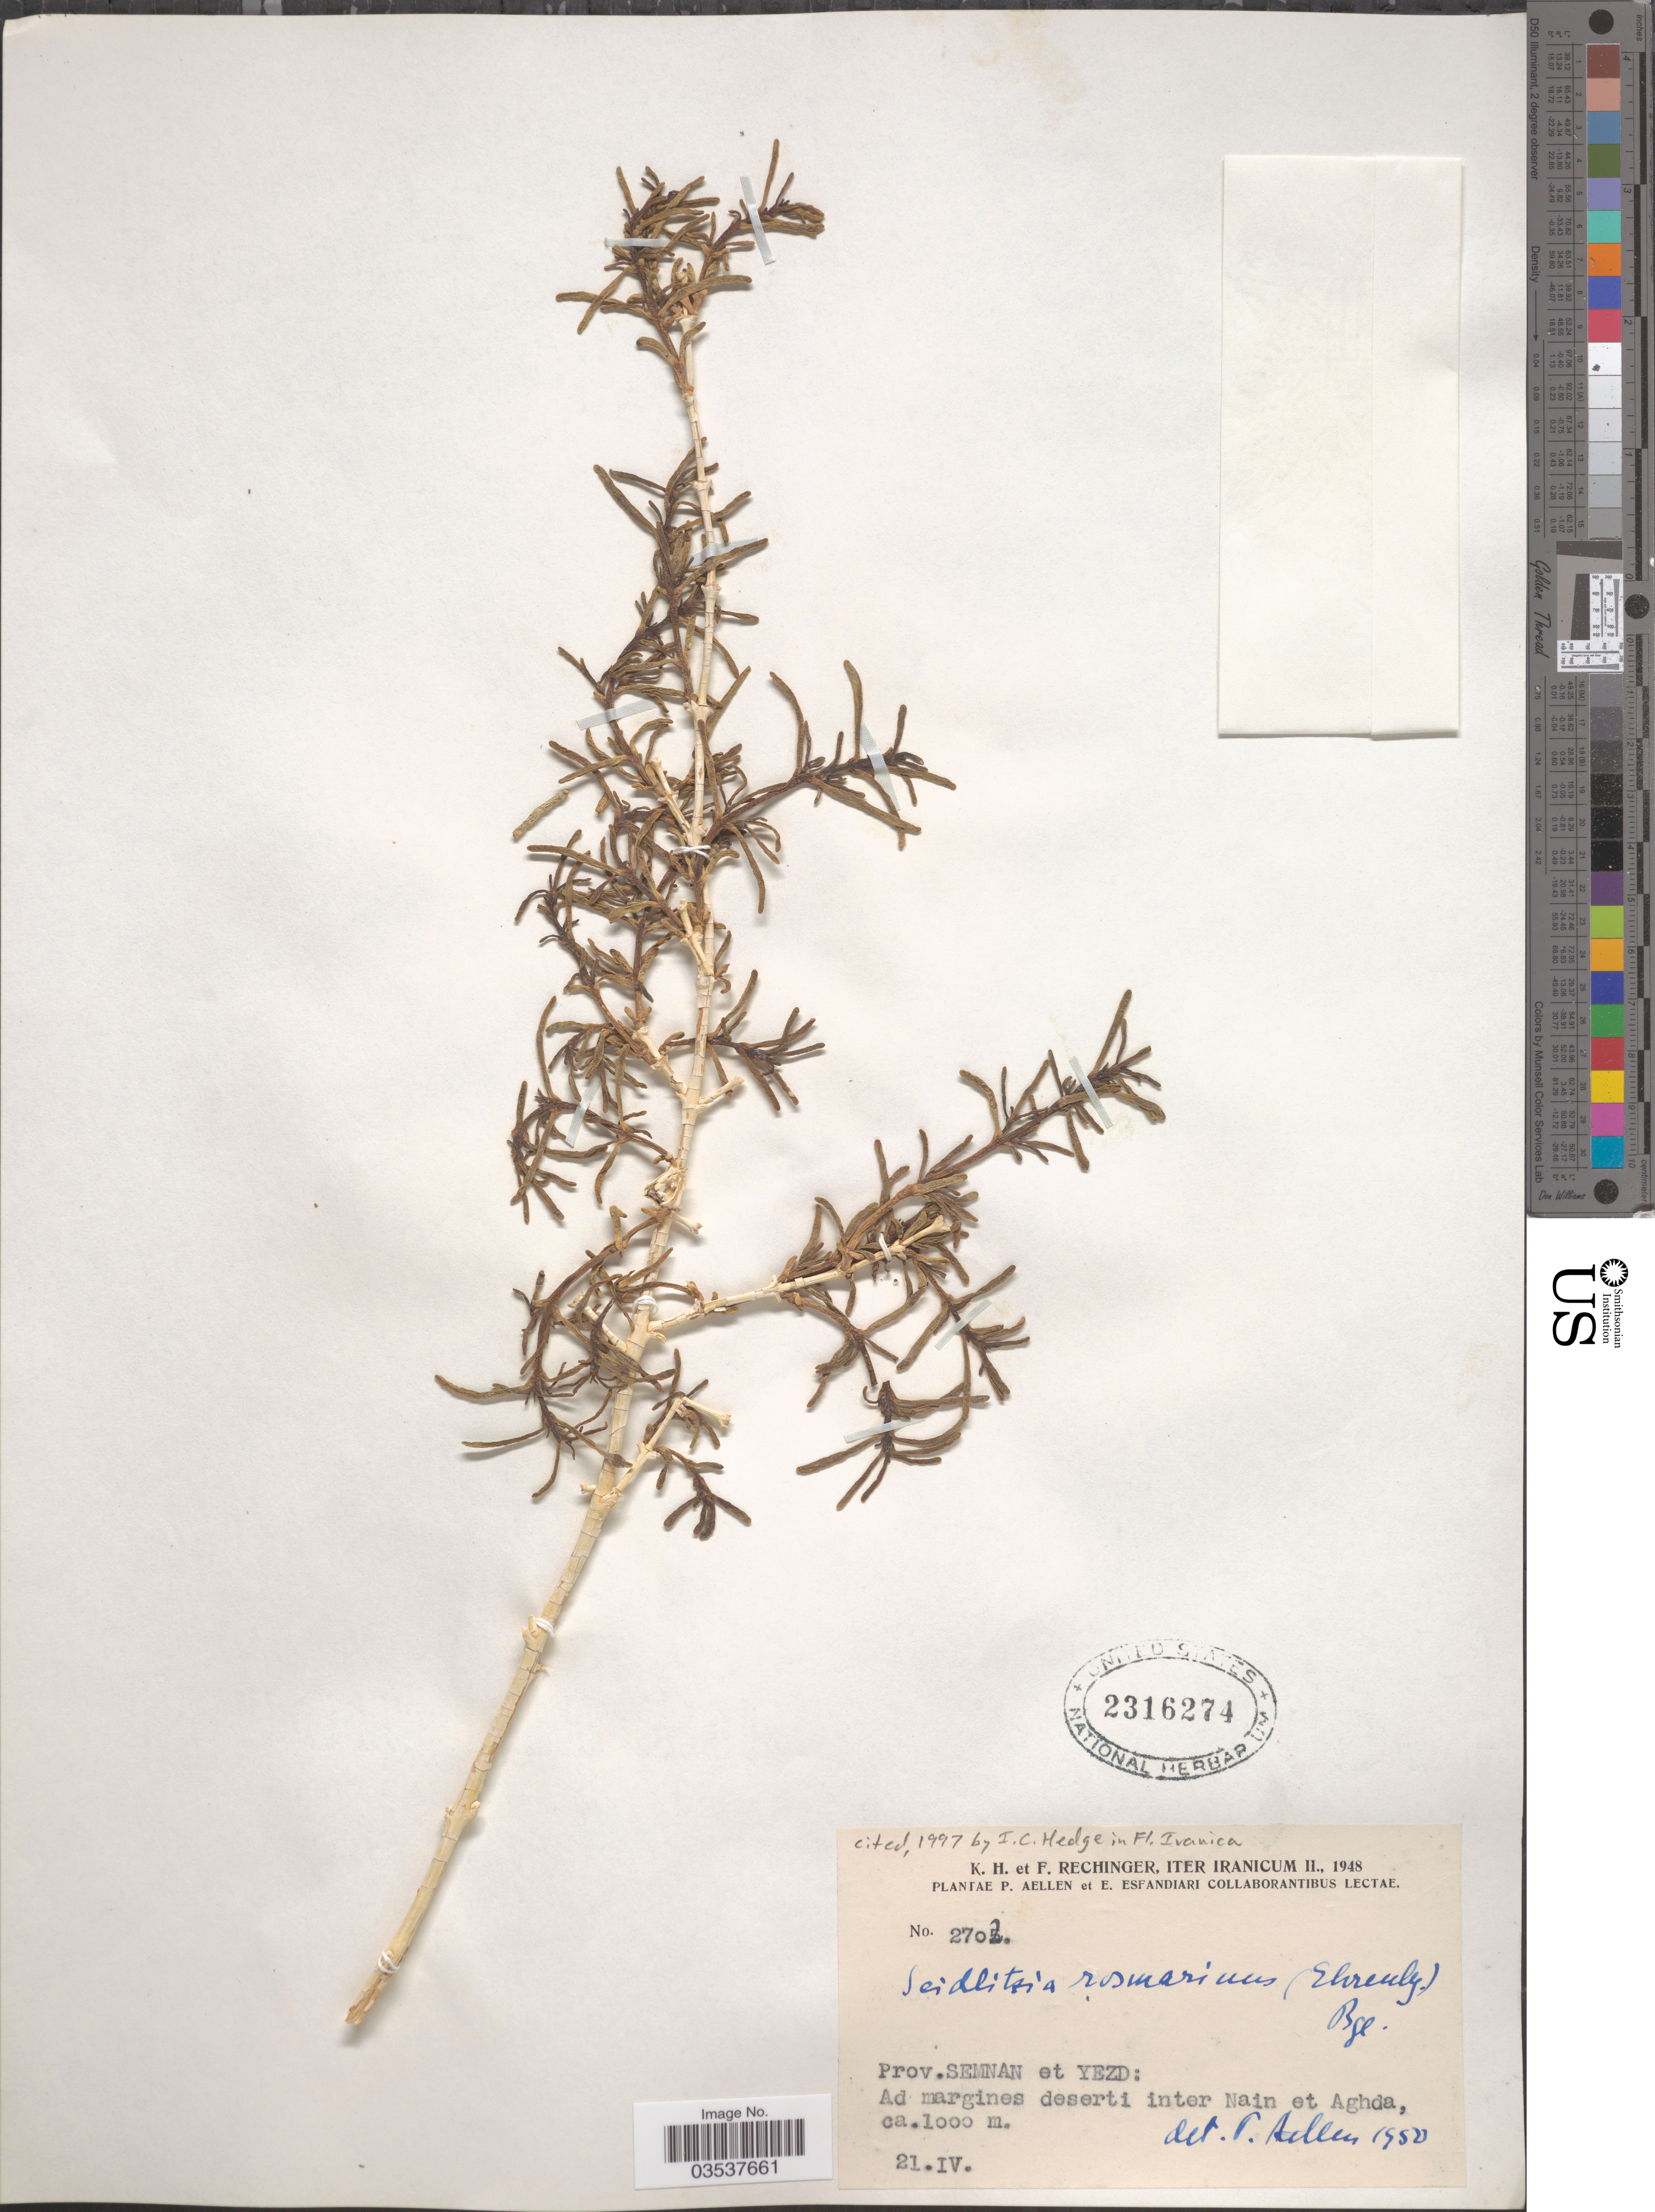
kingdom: Plantae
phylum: Tracheophyta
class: Magnoliopsida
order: Caryophyllales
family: Amaranthaceae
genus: Soda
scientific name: Soda rosmarinus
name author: (Bunge ex Boiss.) Akhani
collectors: K. H. Rechinger & F. Rechinger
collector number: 2702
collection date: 1948-04-21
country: Iran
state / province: Semnan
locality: Iter Iranicum. Prov. Semnan et Yezd: Ad margines deserti inter Nain et Aghda.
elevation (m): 1000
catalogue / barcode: US 2316274